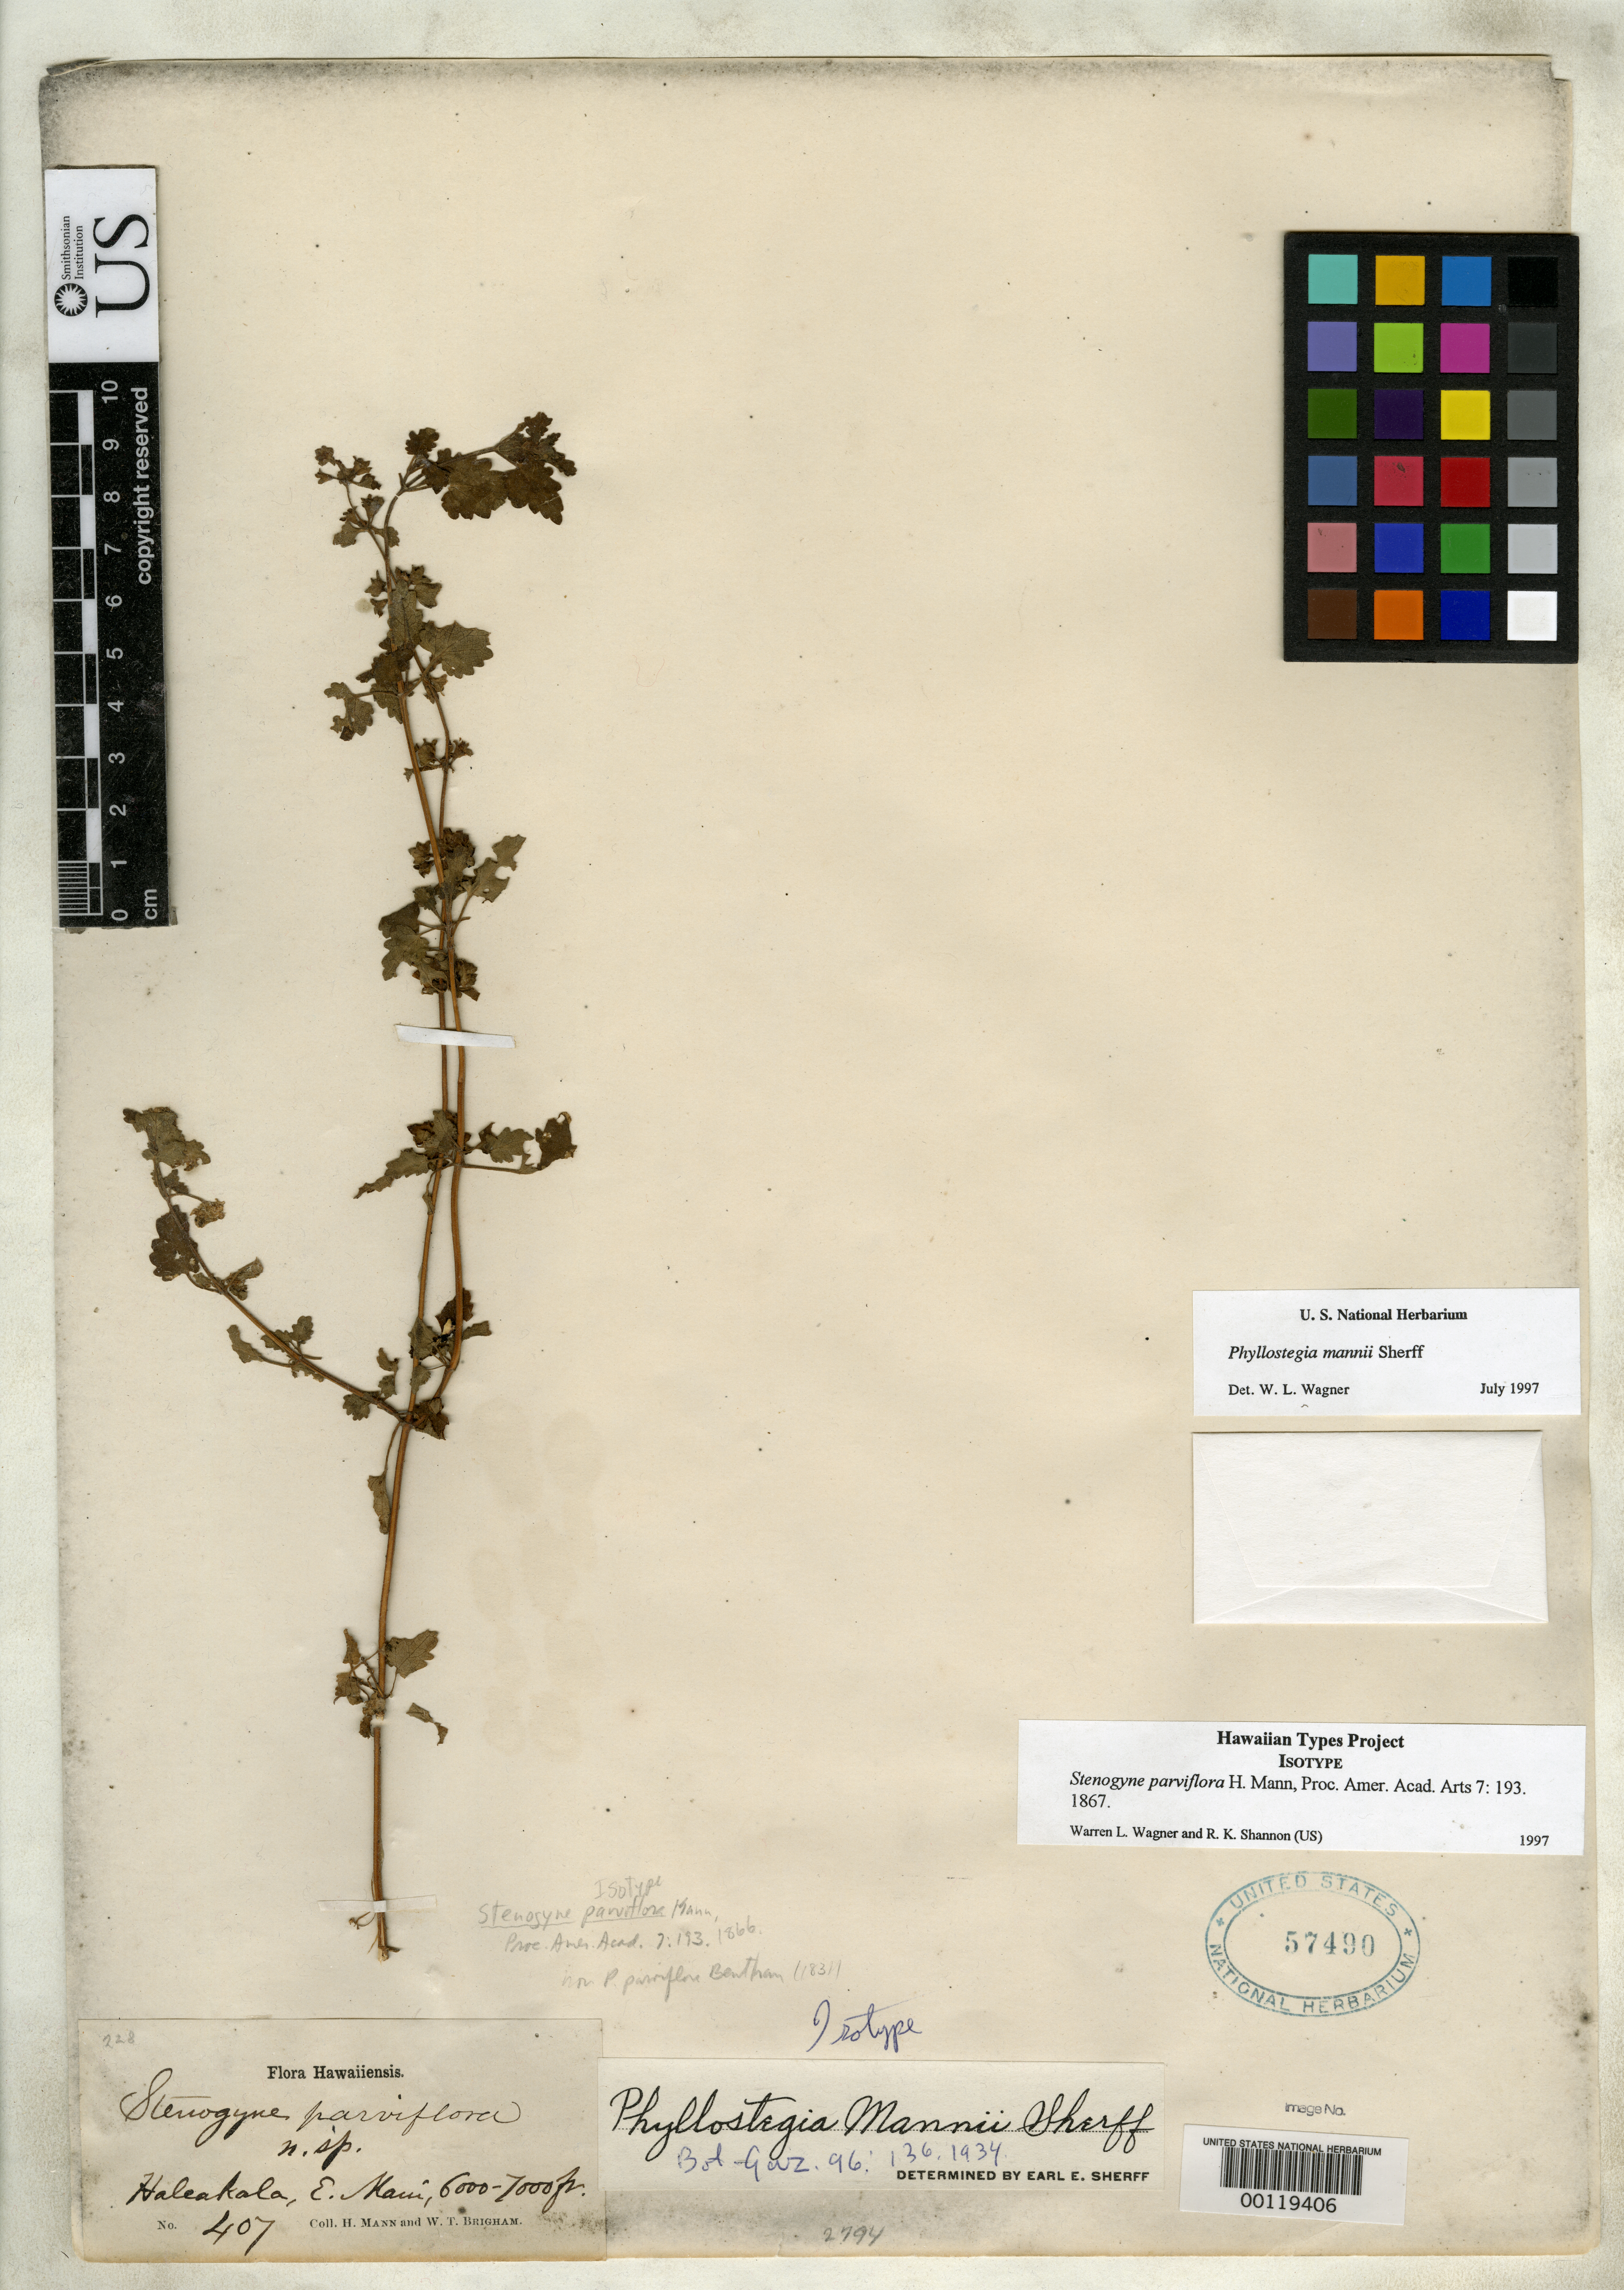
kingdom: Plantae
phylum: Tracheophyta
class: Magnoliopsida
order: Lamiales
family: Lamiaceae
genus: Stenogyne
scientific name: Stenogyne parviflora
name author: H. Mann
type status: Isotype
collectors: H. Mann & W. T. Brigham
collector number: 407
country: United States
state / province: Hawaii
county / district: Maui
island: Maui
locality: Haleakala, E Maui.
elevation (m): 1829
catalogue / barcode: US 57490